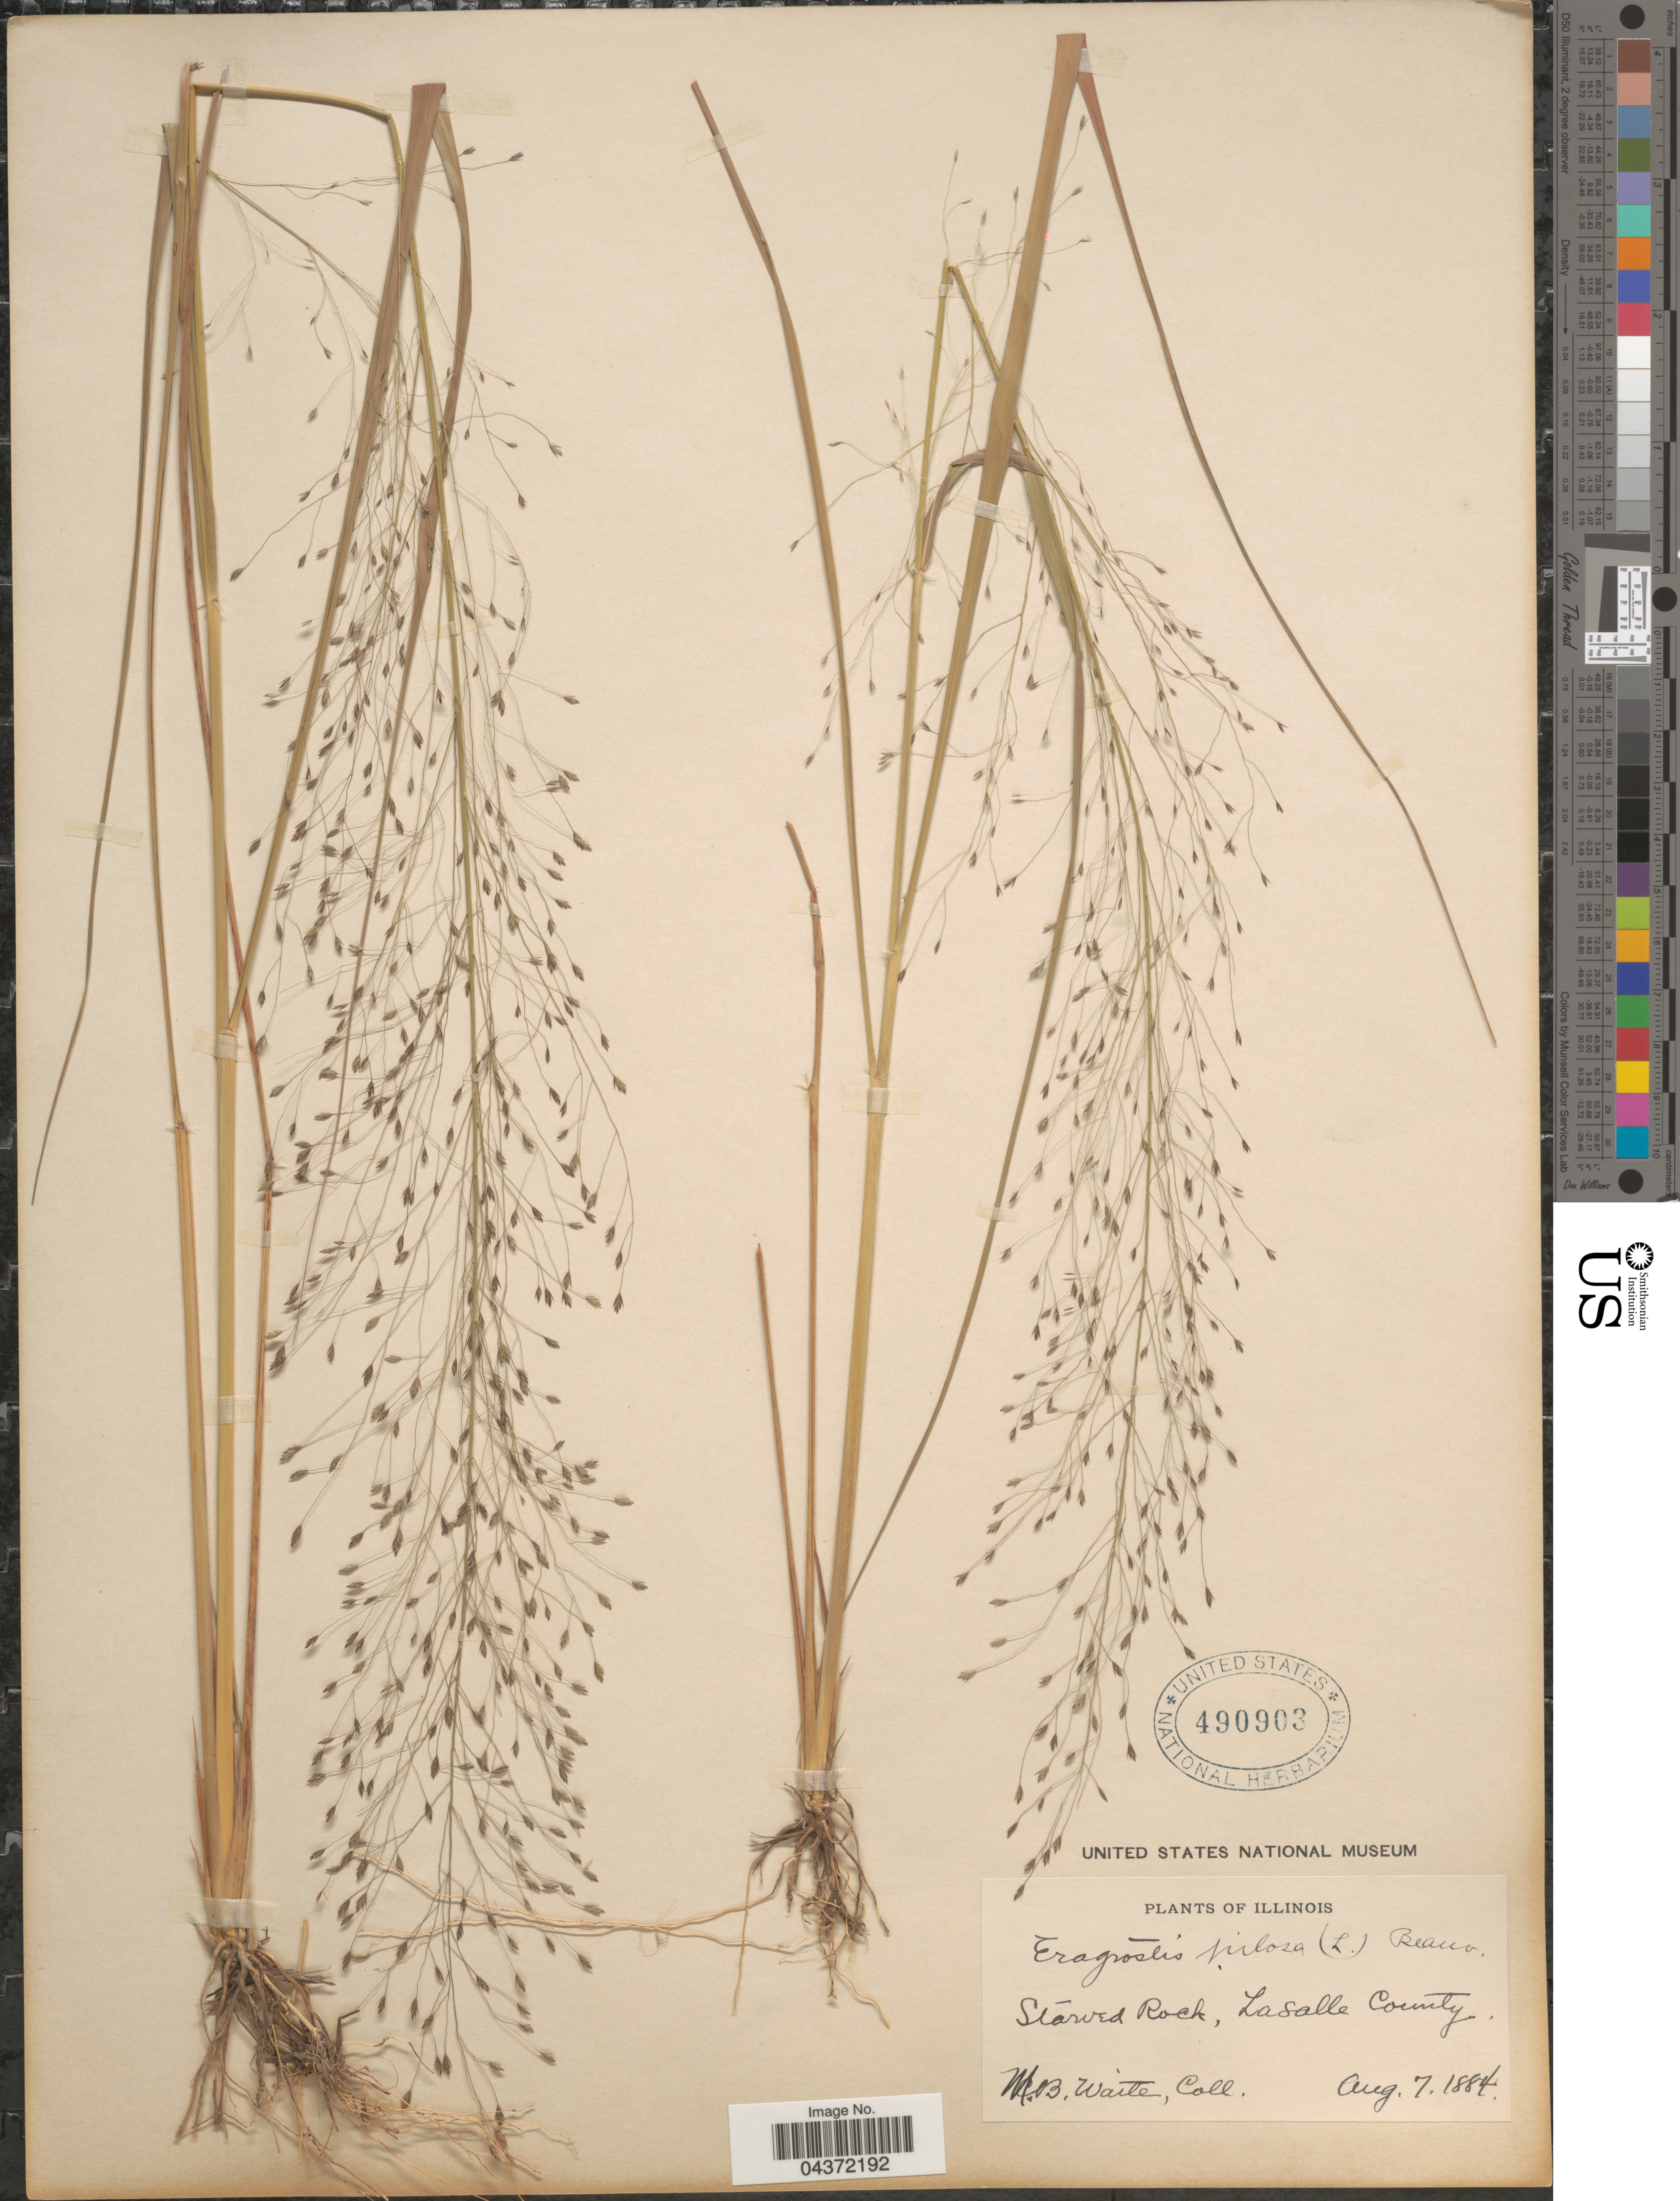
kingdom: Plantae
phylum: Tracheophyta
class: Liliopsida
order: Poales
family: Poaceae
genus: Eragrostis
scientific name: Eragrostis trichodes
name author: (Nutt.) Alph. Wood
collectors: M. B. Waite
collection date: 1884-08-07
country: United States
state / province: Illinois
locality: Starved Rock, LaSalle County.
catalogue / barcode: US 490903